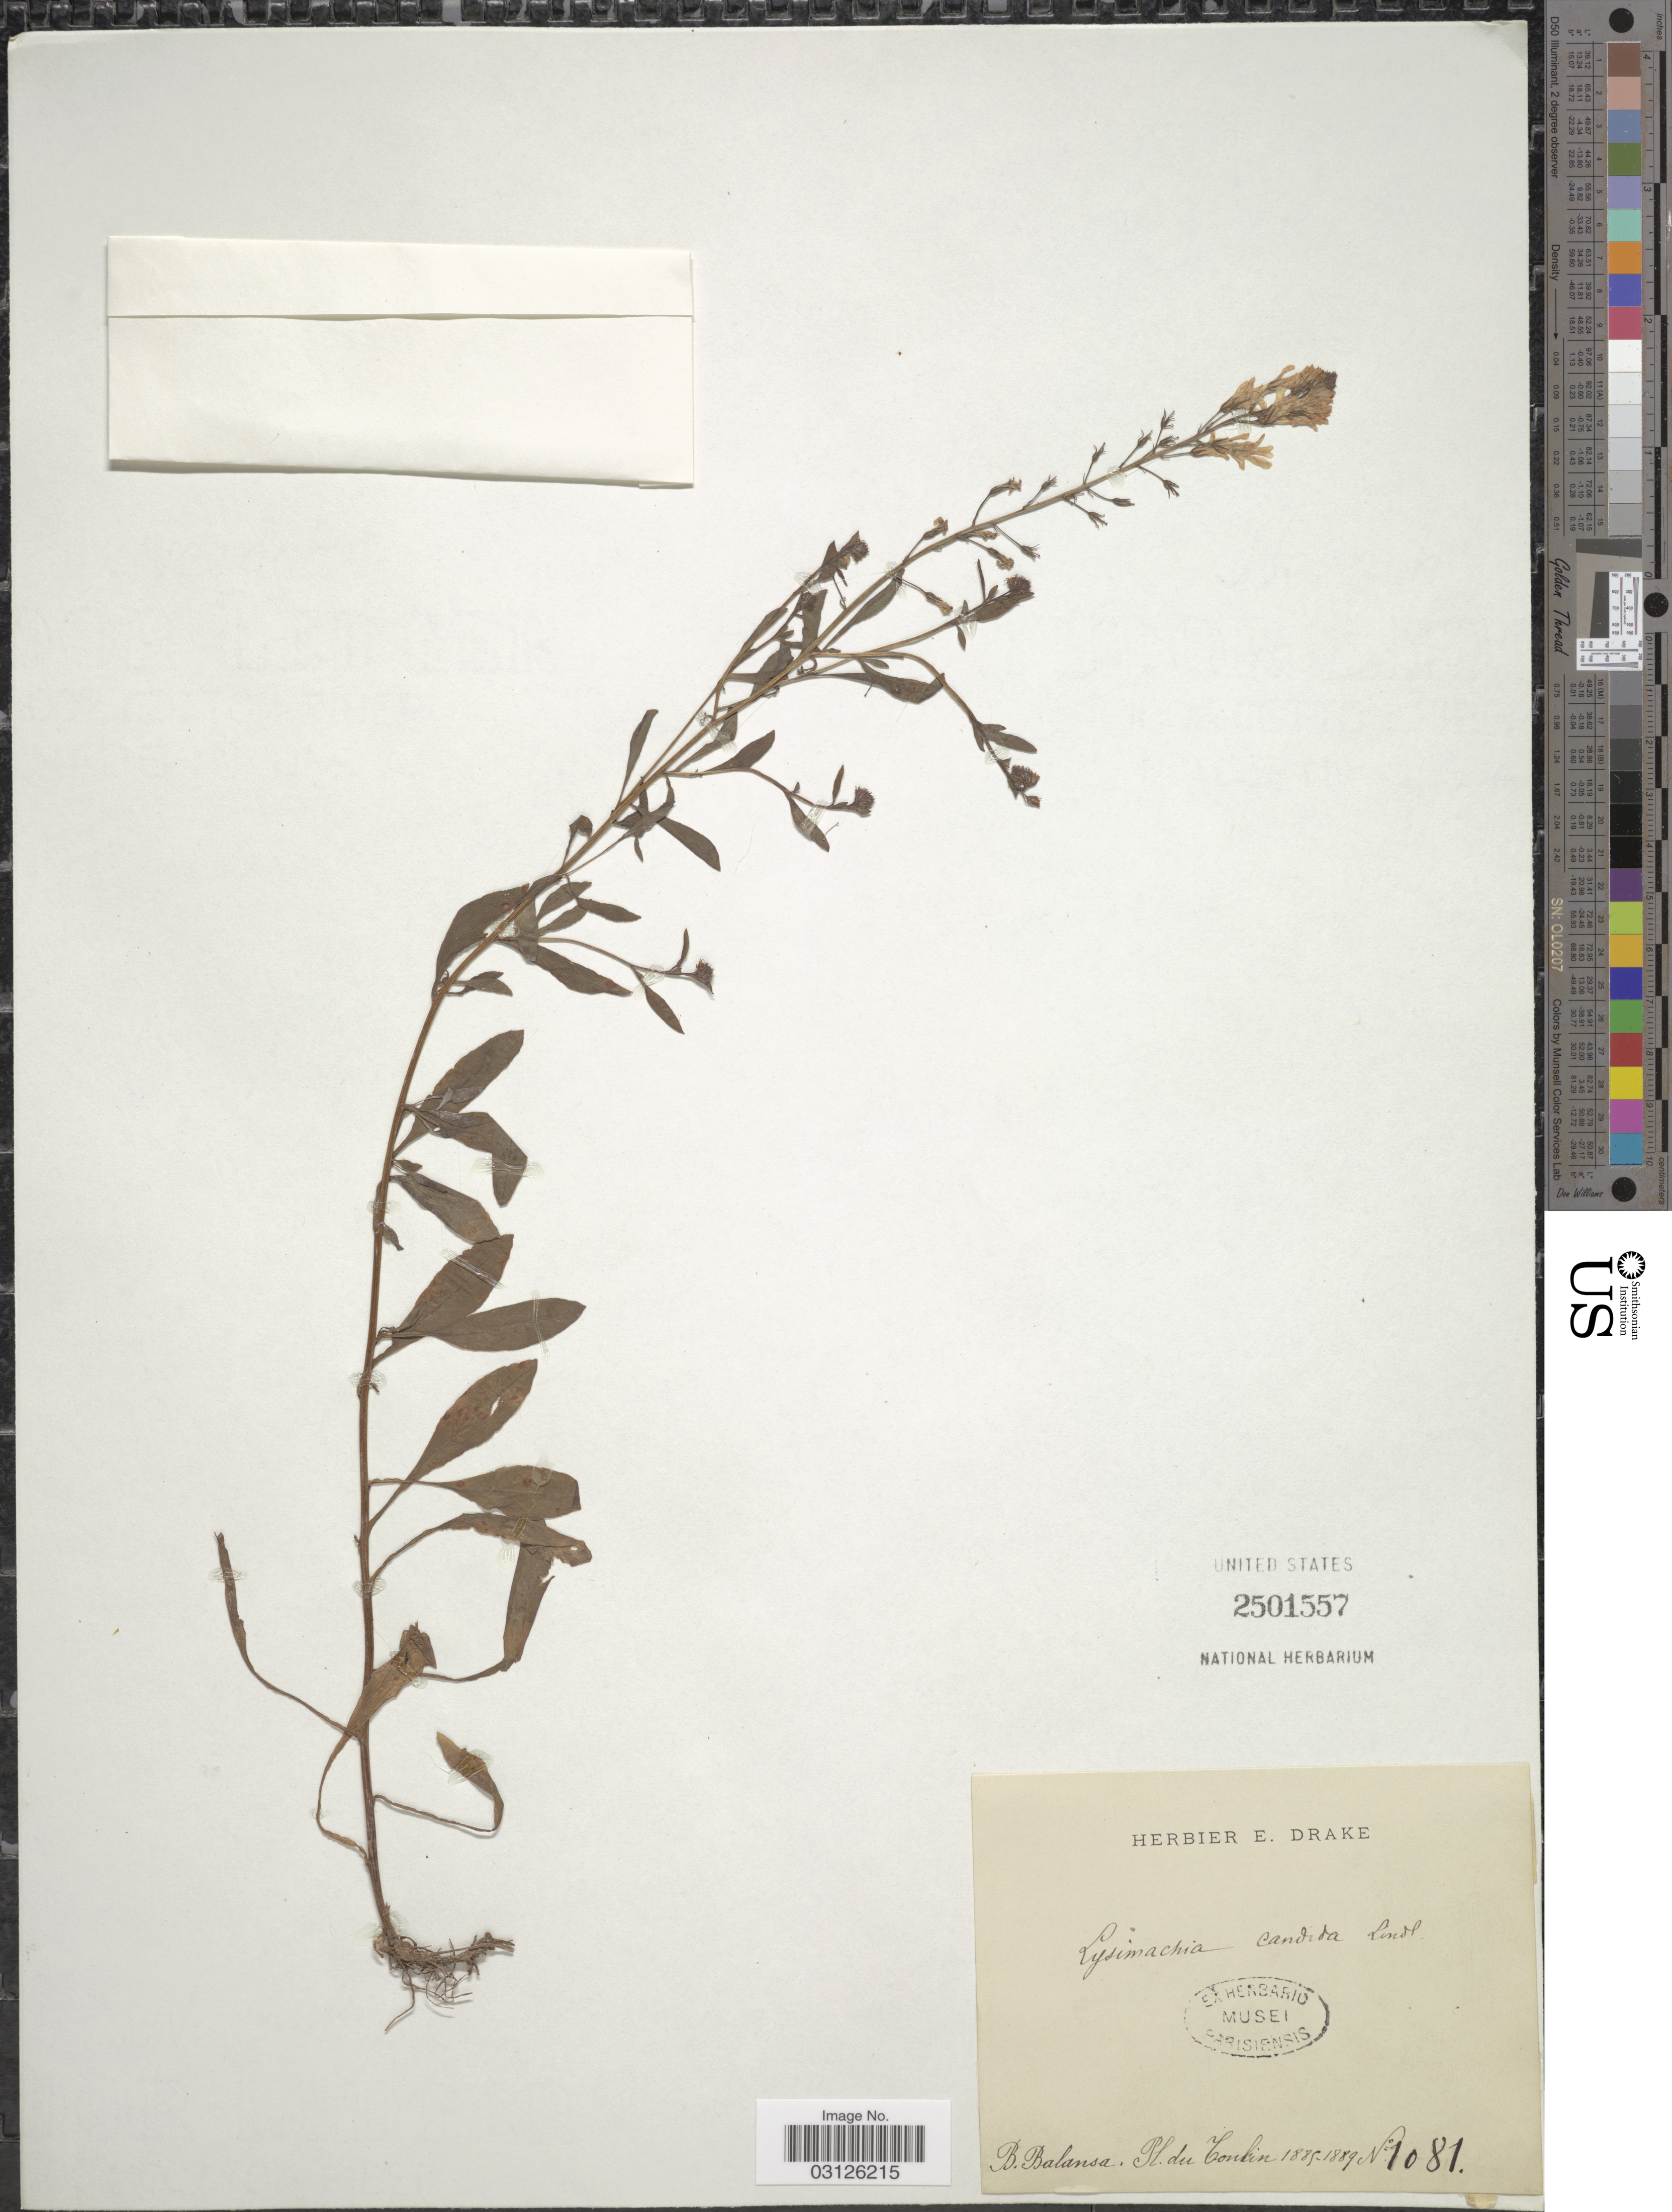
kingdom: Plantae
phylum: Tracheophyta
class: Magnoliopsida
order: Ericales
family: Primulaceae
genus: Lysimachia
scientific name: Lysimachia candida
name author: Lindl.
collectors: B. Balansa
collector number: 1081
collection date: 1885/1889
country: Vietnam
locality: Tonkin.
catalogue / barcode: US 2501557